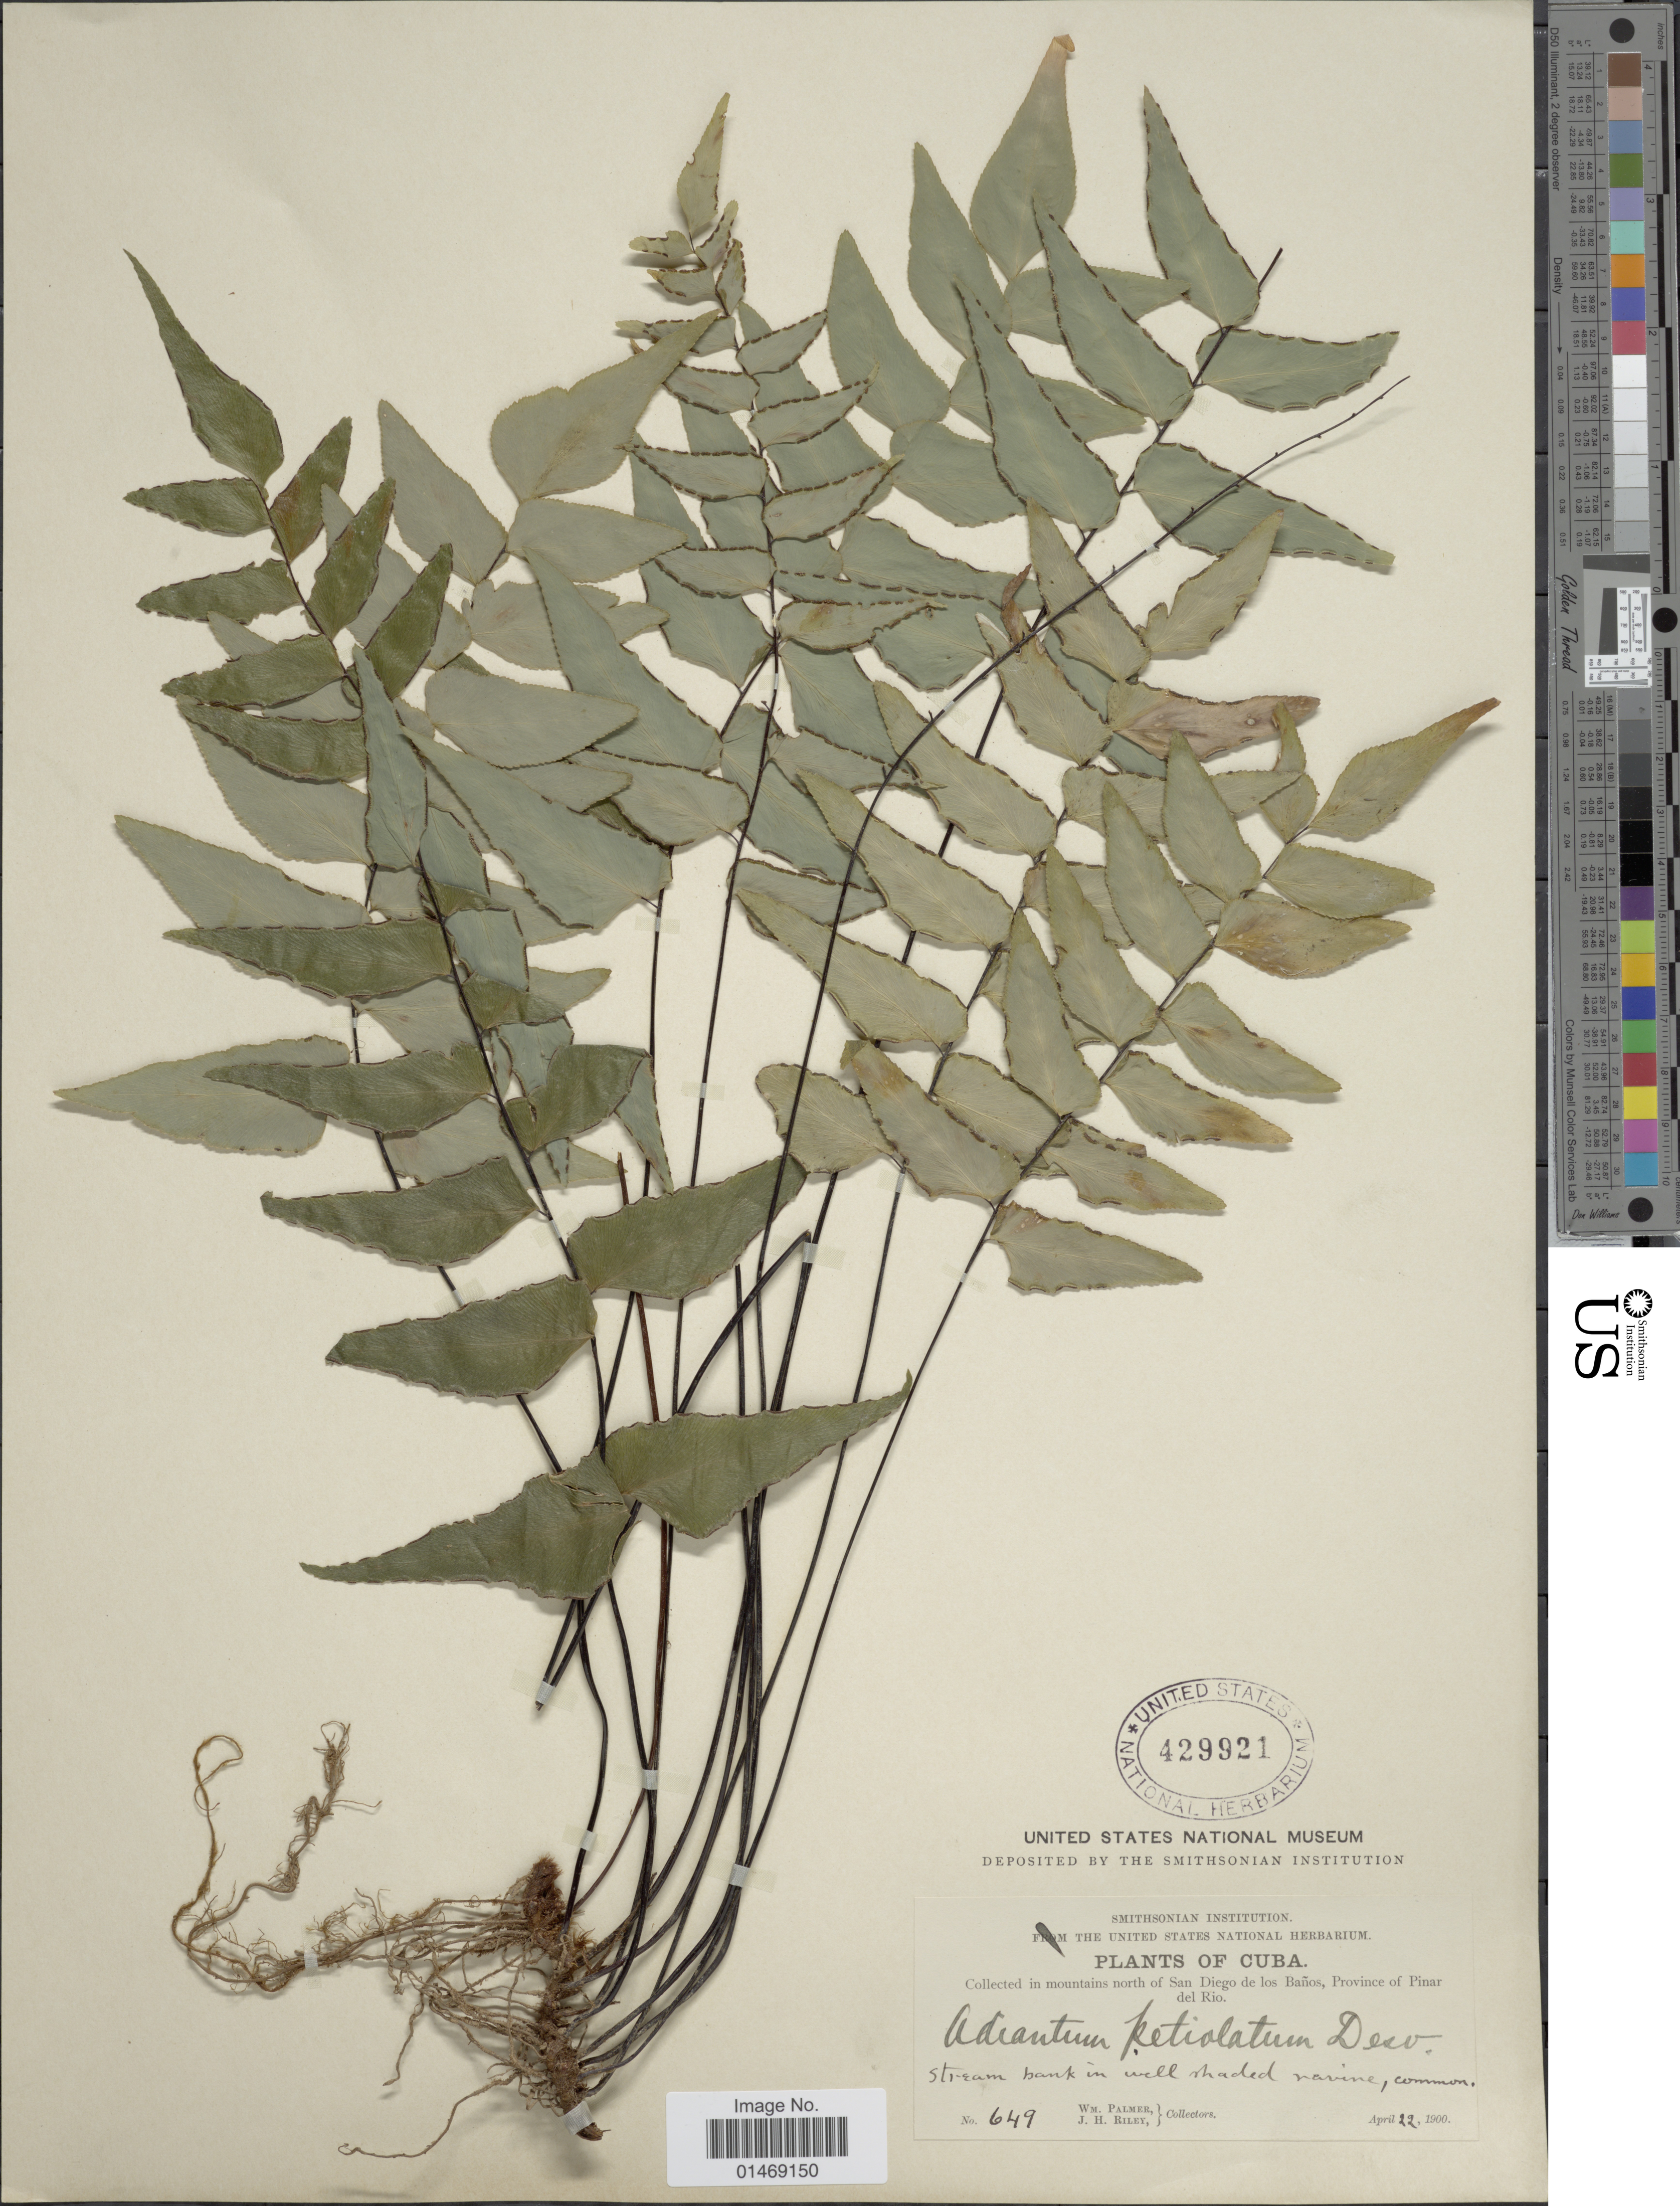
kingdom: Plantae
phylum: Tracheophyta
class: Polypodiopsida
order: Polypodiales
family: Pteridaceae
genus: Adiantum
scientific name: Adiantum petiolatum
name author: Desv.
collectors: W. Palmer & J. H. Riley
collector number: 649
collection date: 1900-04-22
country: Cuba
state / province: Pinar del Río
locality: In mountains north of San Diego de los Baños, Stream bank in well shaded ravine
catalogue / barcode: US 429921